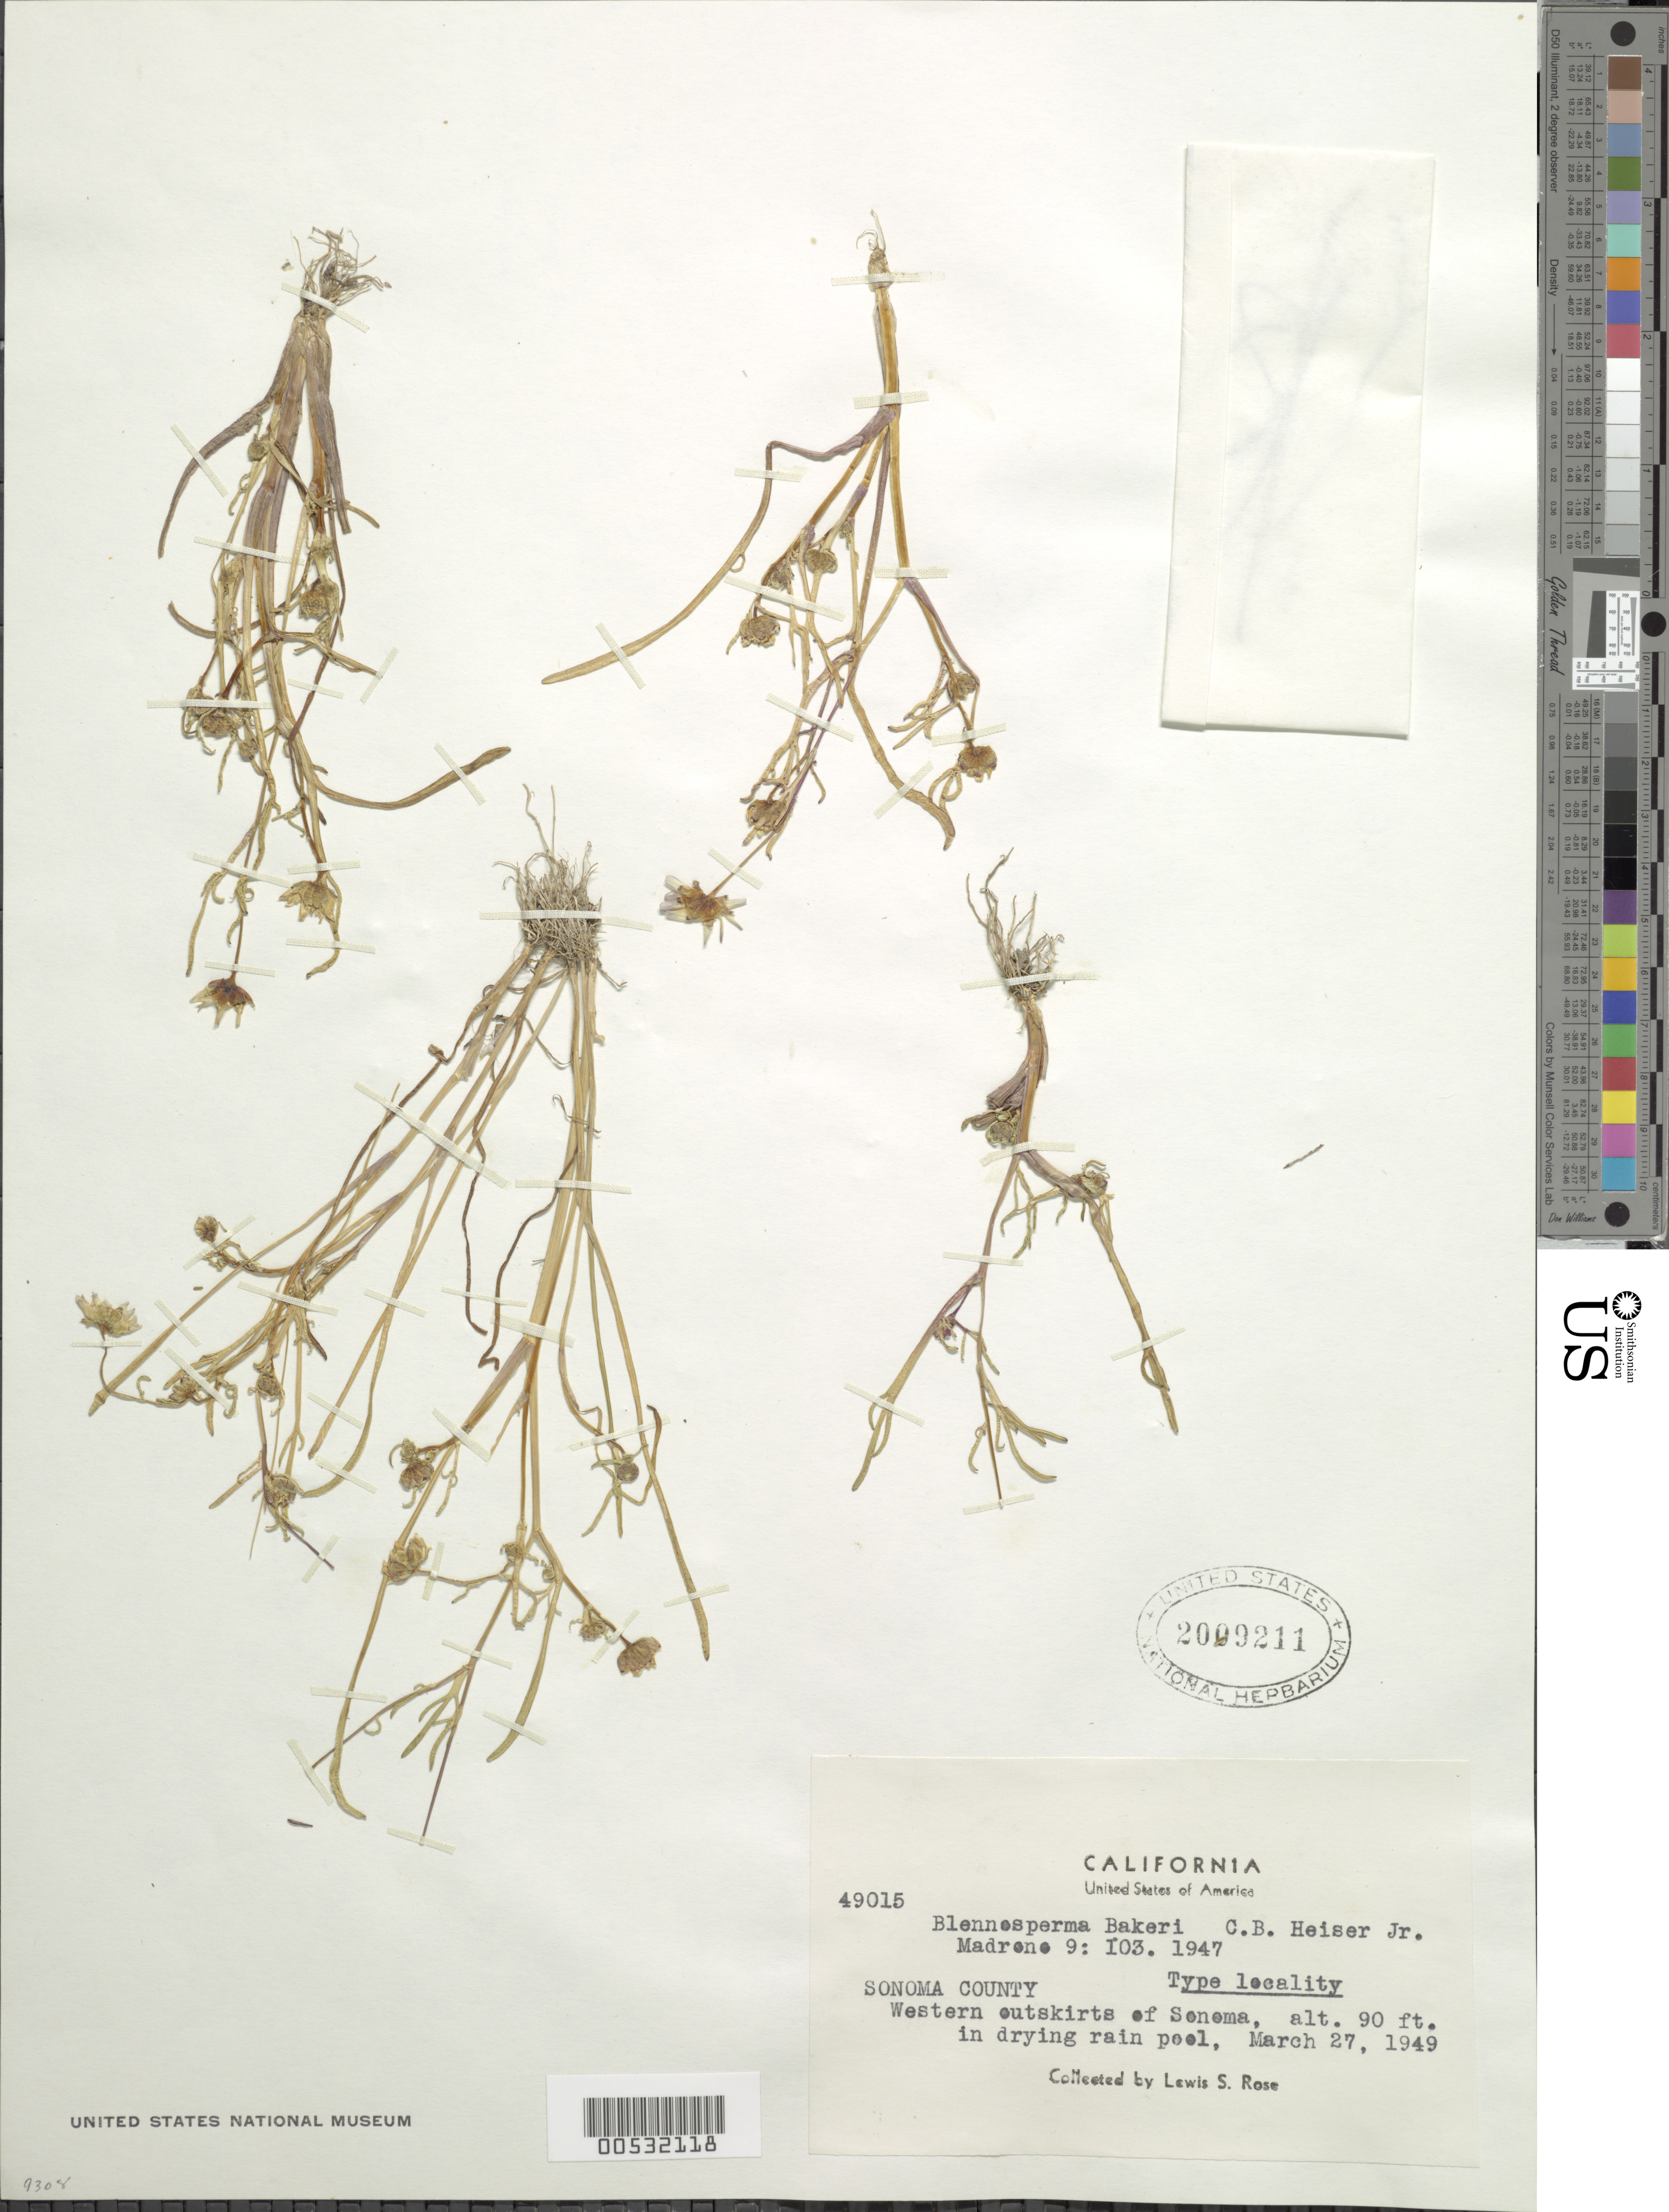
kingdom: Plantae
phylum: Tracheophyta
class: Magnoliopsida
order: Asterales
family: Asteraceae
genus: Blennosperma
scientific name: Blennosperma bakeri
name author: Heiser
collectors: L. S. Rose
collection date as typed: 27 Mar 1949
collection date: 1949-03-27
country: United States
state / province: California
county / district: Sonoma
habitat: In drying rain pool.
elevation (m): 27.43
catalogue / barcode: US 2009211